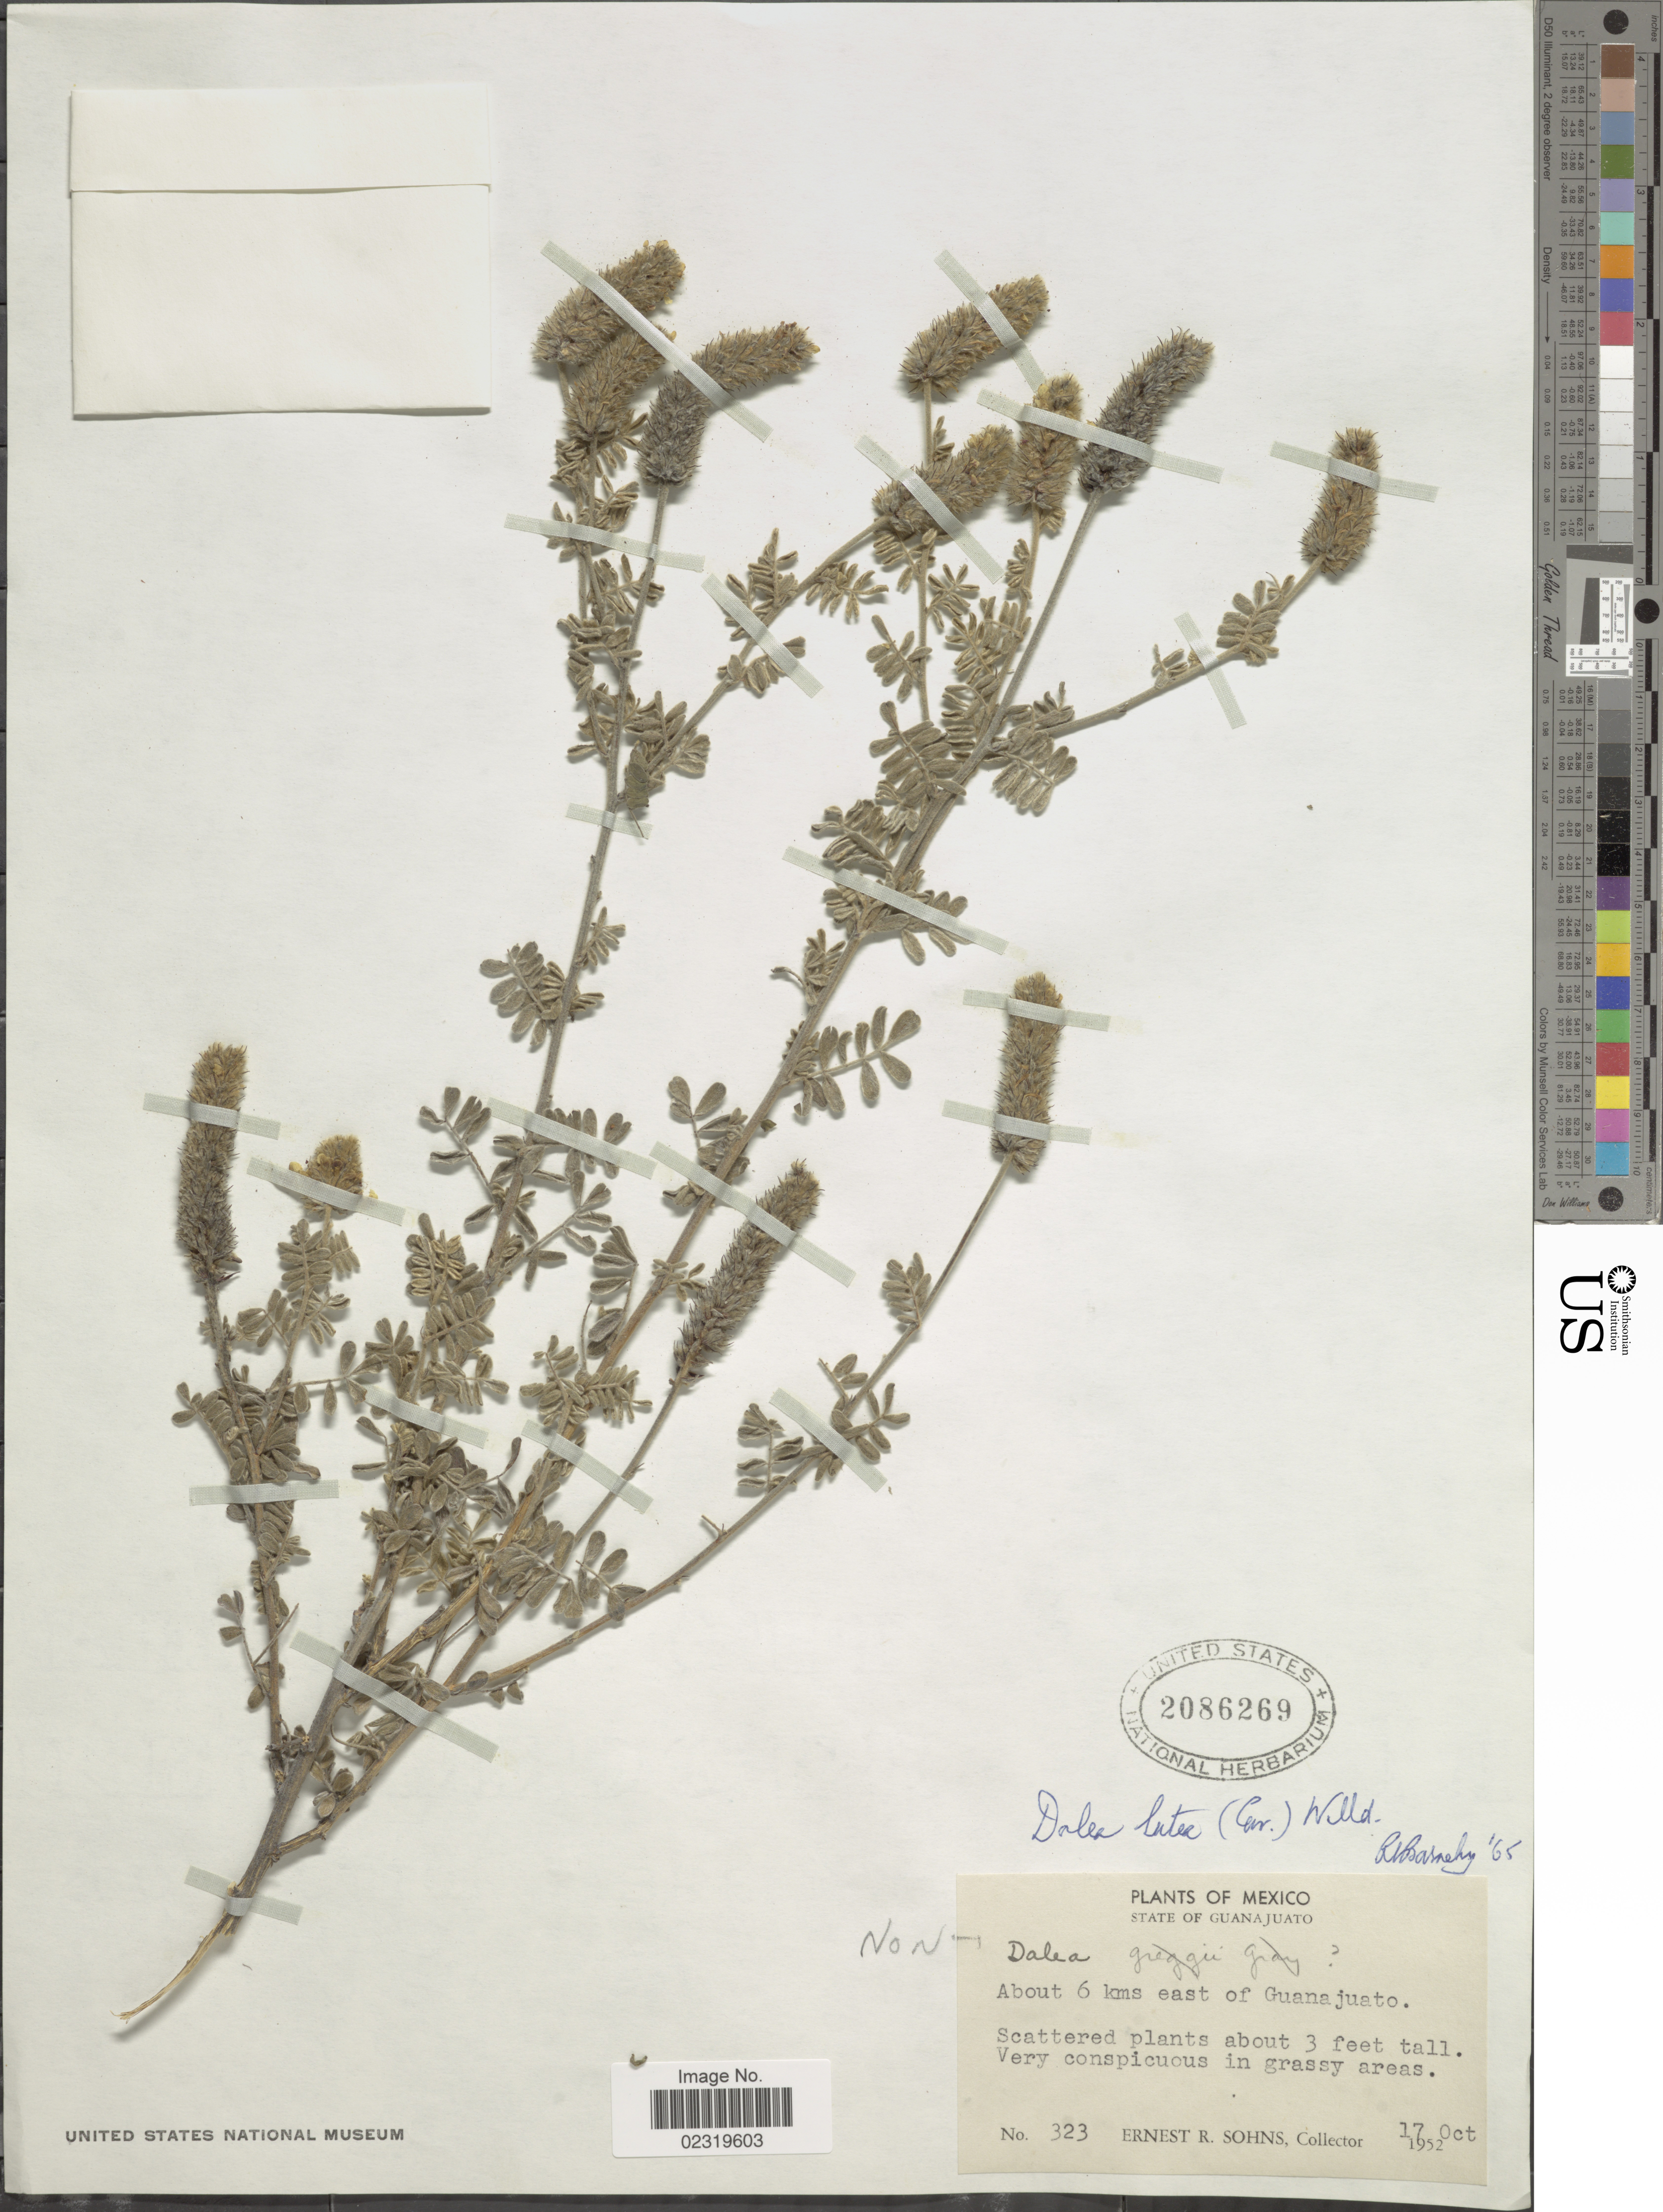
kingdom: Plantae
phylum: Tracheophyta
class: Magnoliopsida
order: Fabales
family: Fabaceae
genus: Dalea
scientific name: Dalea lutea var. lutea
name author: (Cav.) Willd.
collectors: E. R. Sohns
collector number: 323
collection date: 1952-10-17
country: Mexico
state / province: Guanajuato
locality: About 6 kms east of Guanajuato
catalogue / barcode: US 2086269